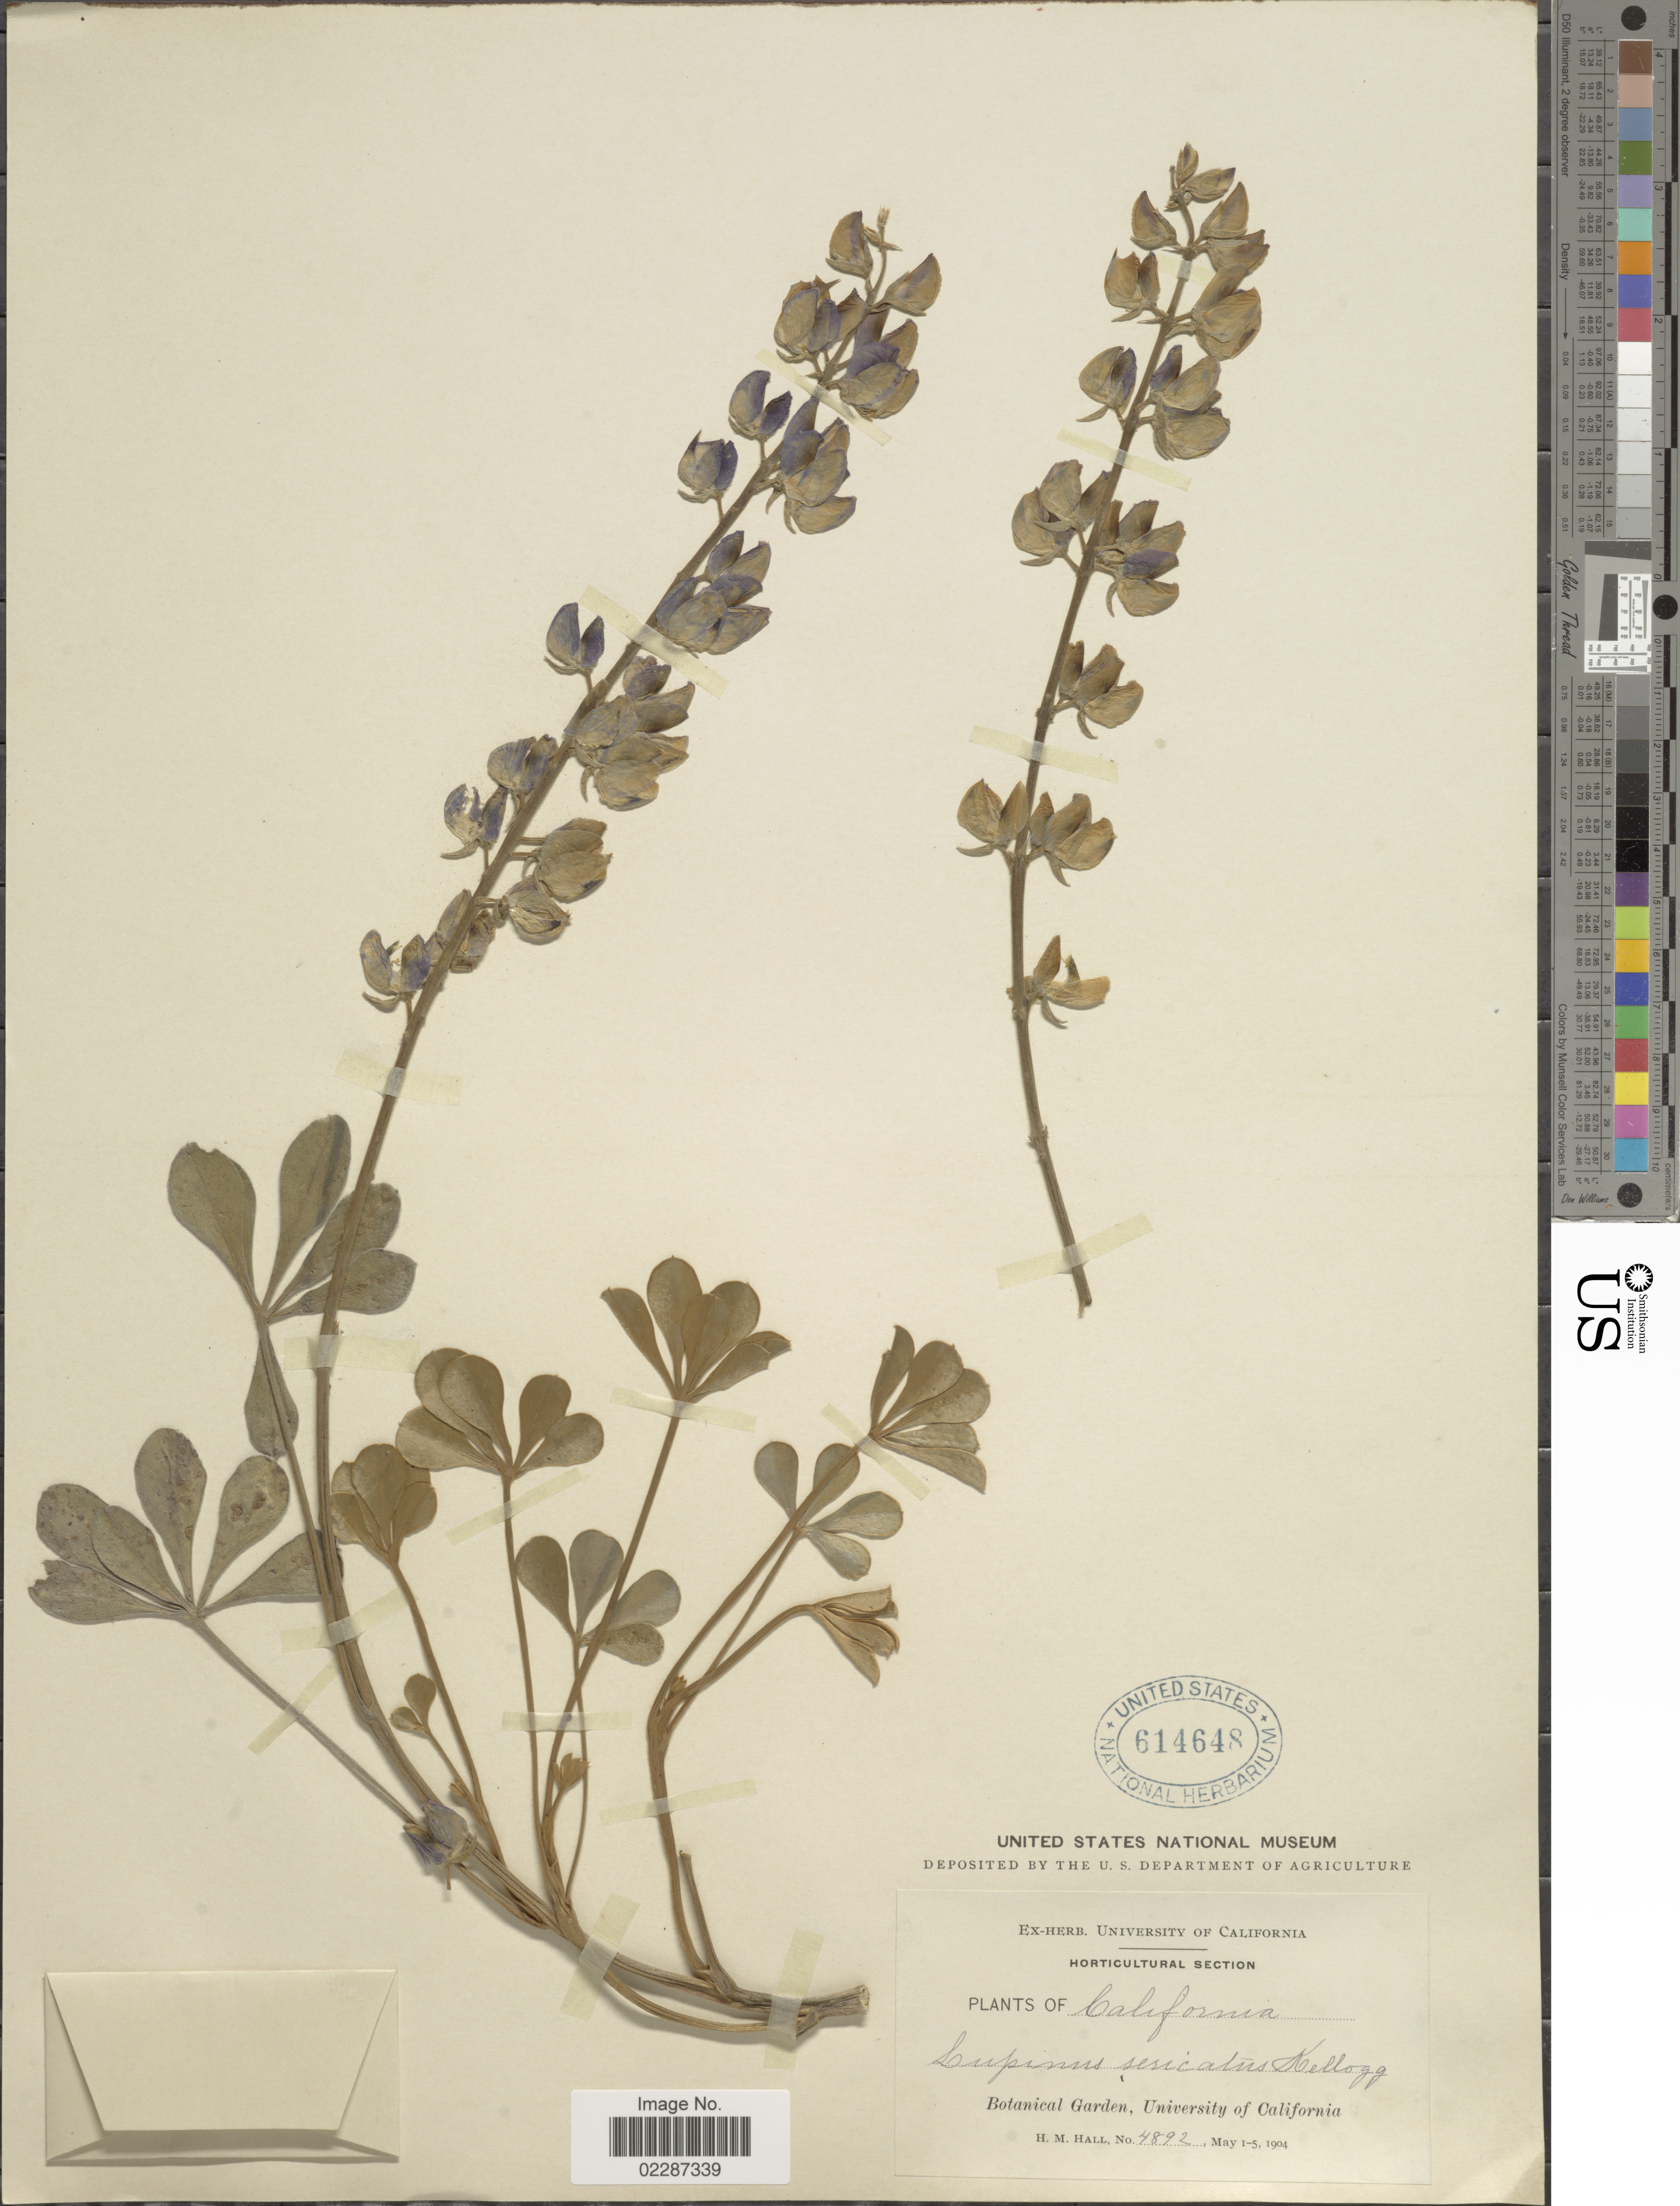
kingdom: Plantae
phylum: Tracheophyta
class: Magnoliopsida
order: Fabales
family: Fabaceae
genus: Lupinus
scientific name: Lupinus sericatus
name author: Kellogg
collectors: H. M. Hall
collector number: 4892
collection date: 1904-05-01/1904-05-05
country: United States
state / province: California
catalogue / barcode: US 614648